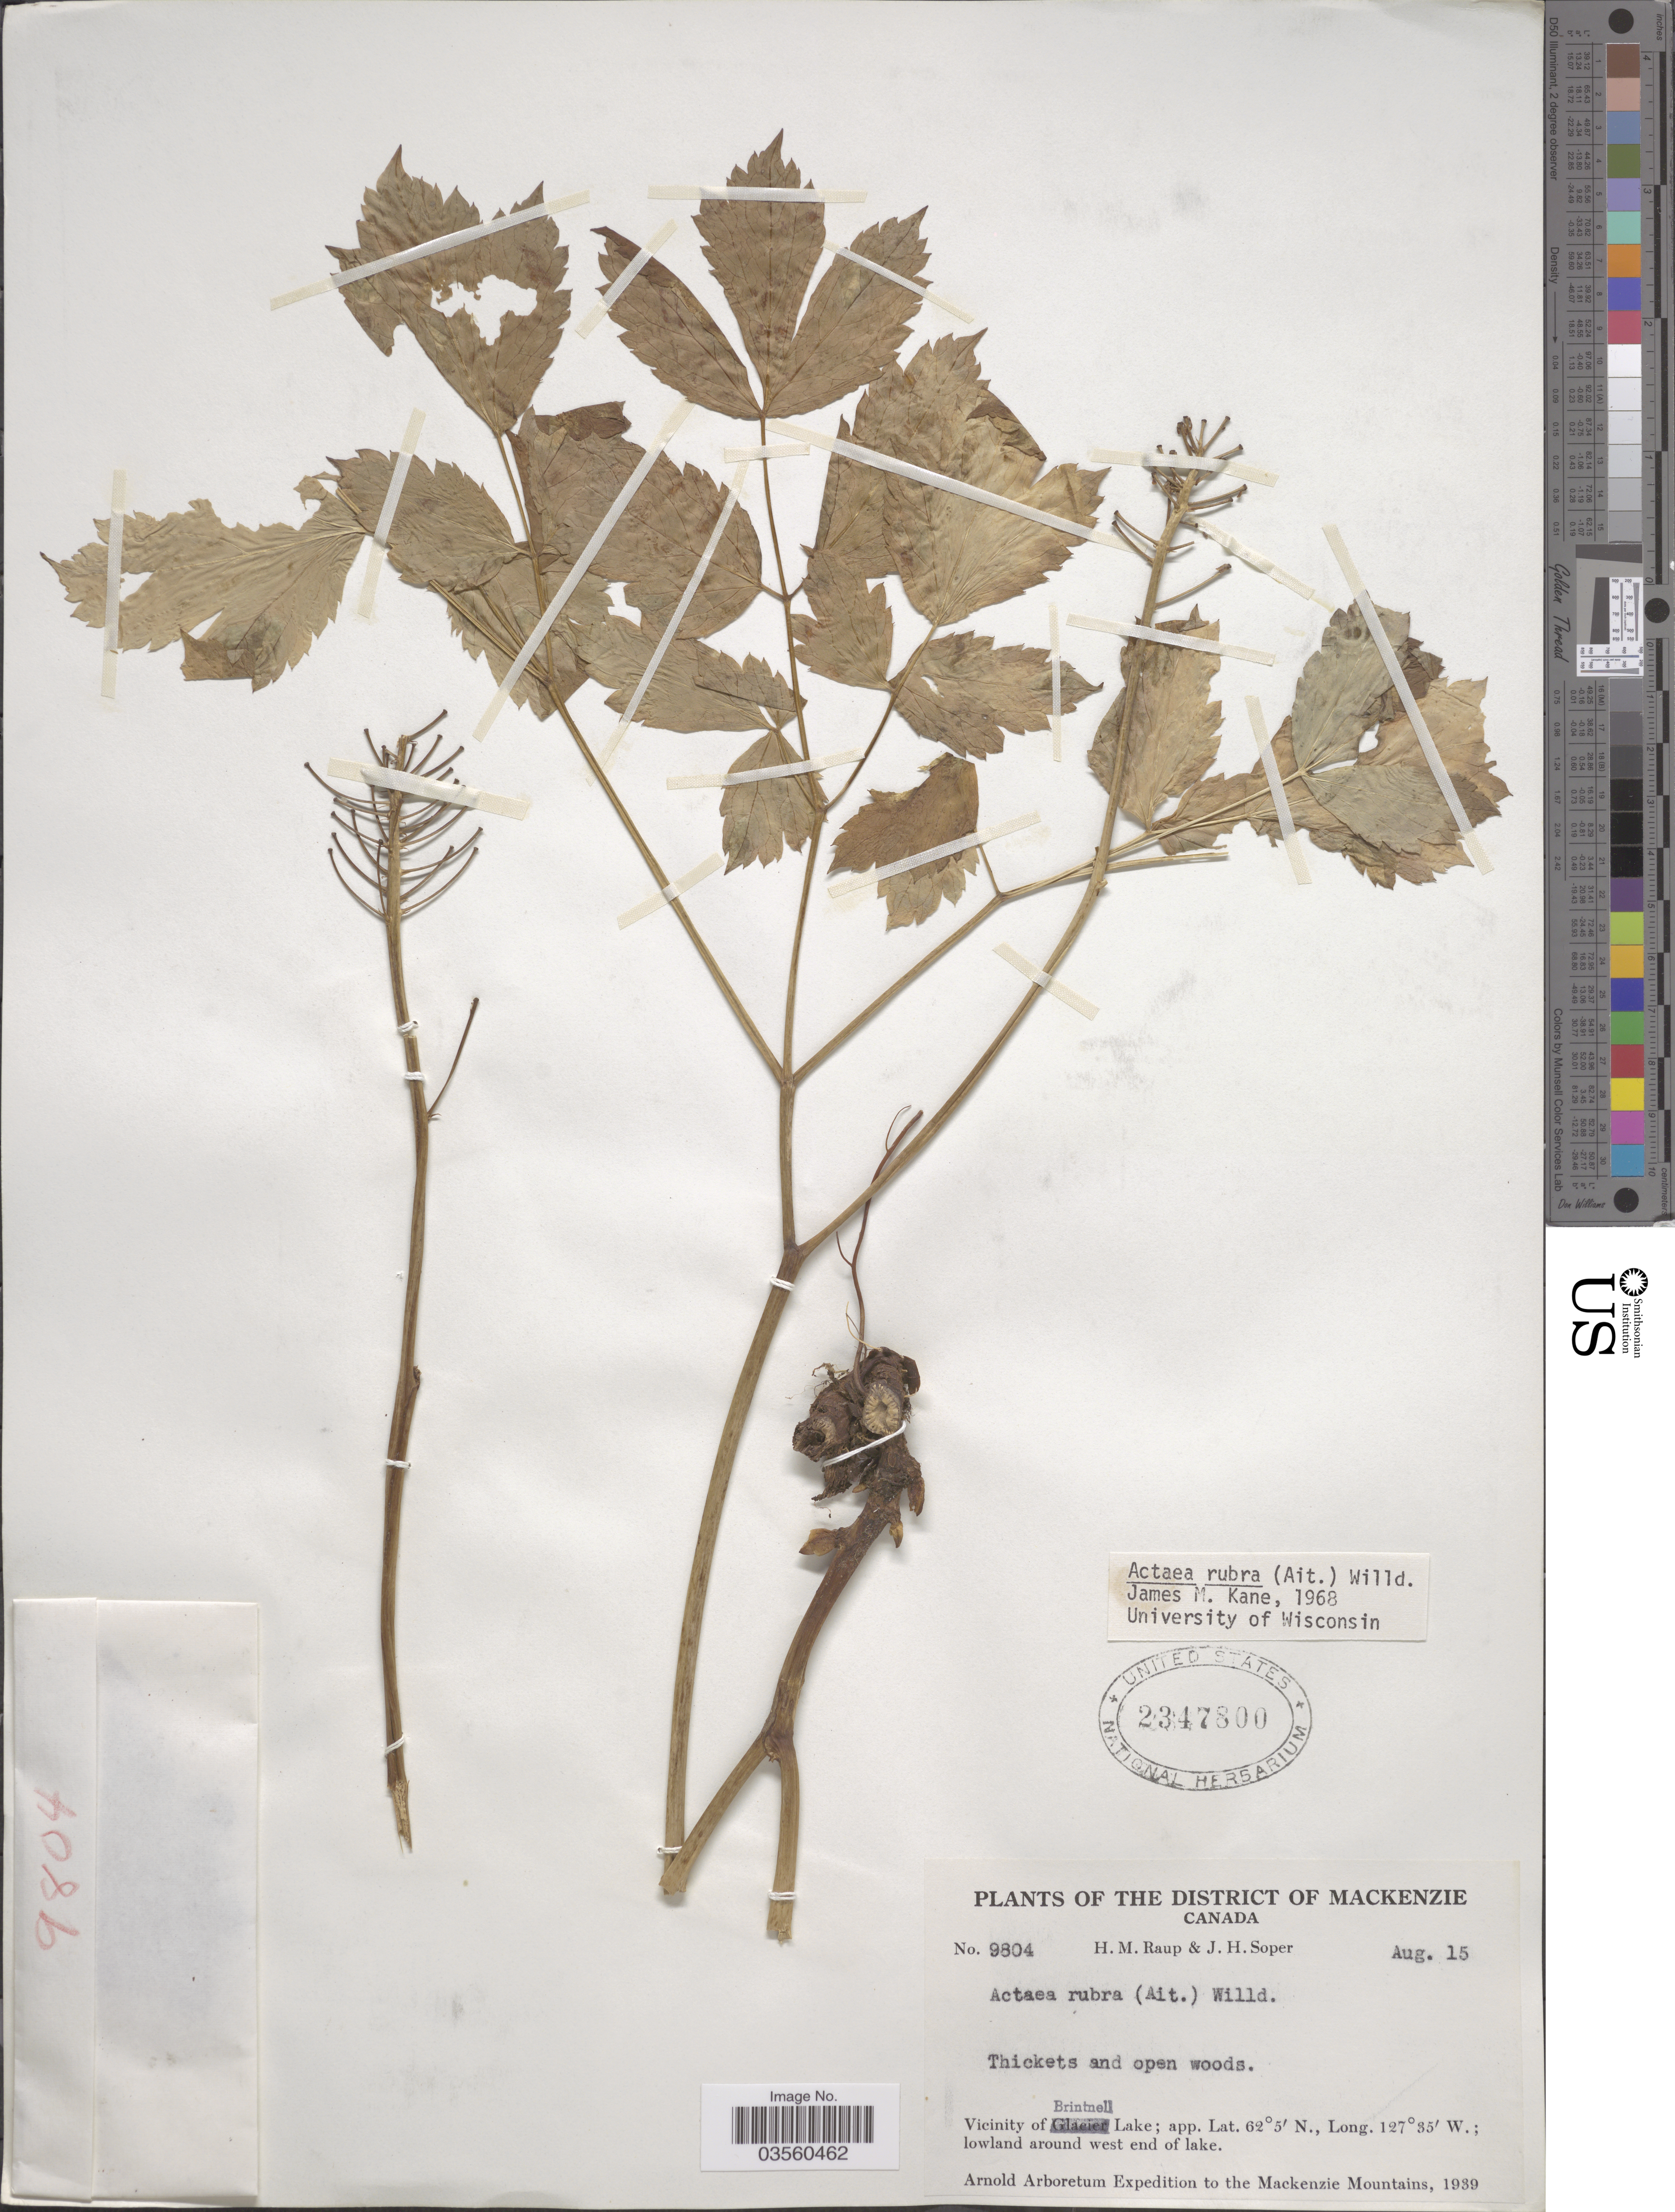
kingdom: Plantae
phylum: Tracheophyta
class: Magnoliopsida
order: Ranunculales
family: Ranunculaceae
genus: Actaea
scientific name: Actaea rubra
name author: (Aiton) Willd.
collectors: H. Raup & J. H. Soper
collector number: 9804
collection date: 1939-08-15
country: Canada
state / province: British Columbia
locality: The District of Mackenzie. Vicinity of Brintnell Lake; lowland around west end of lake.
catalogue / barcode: US 2347800